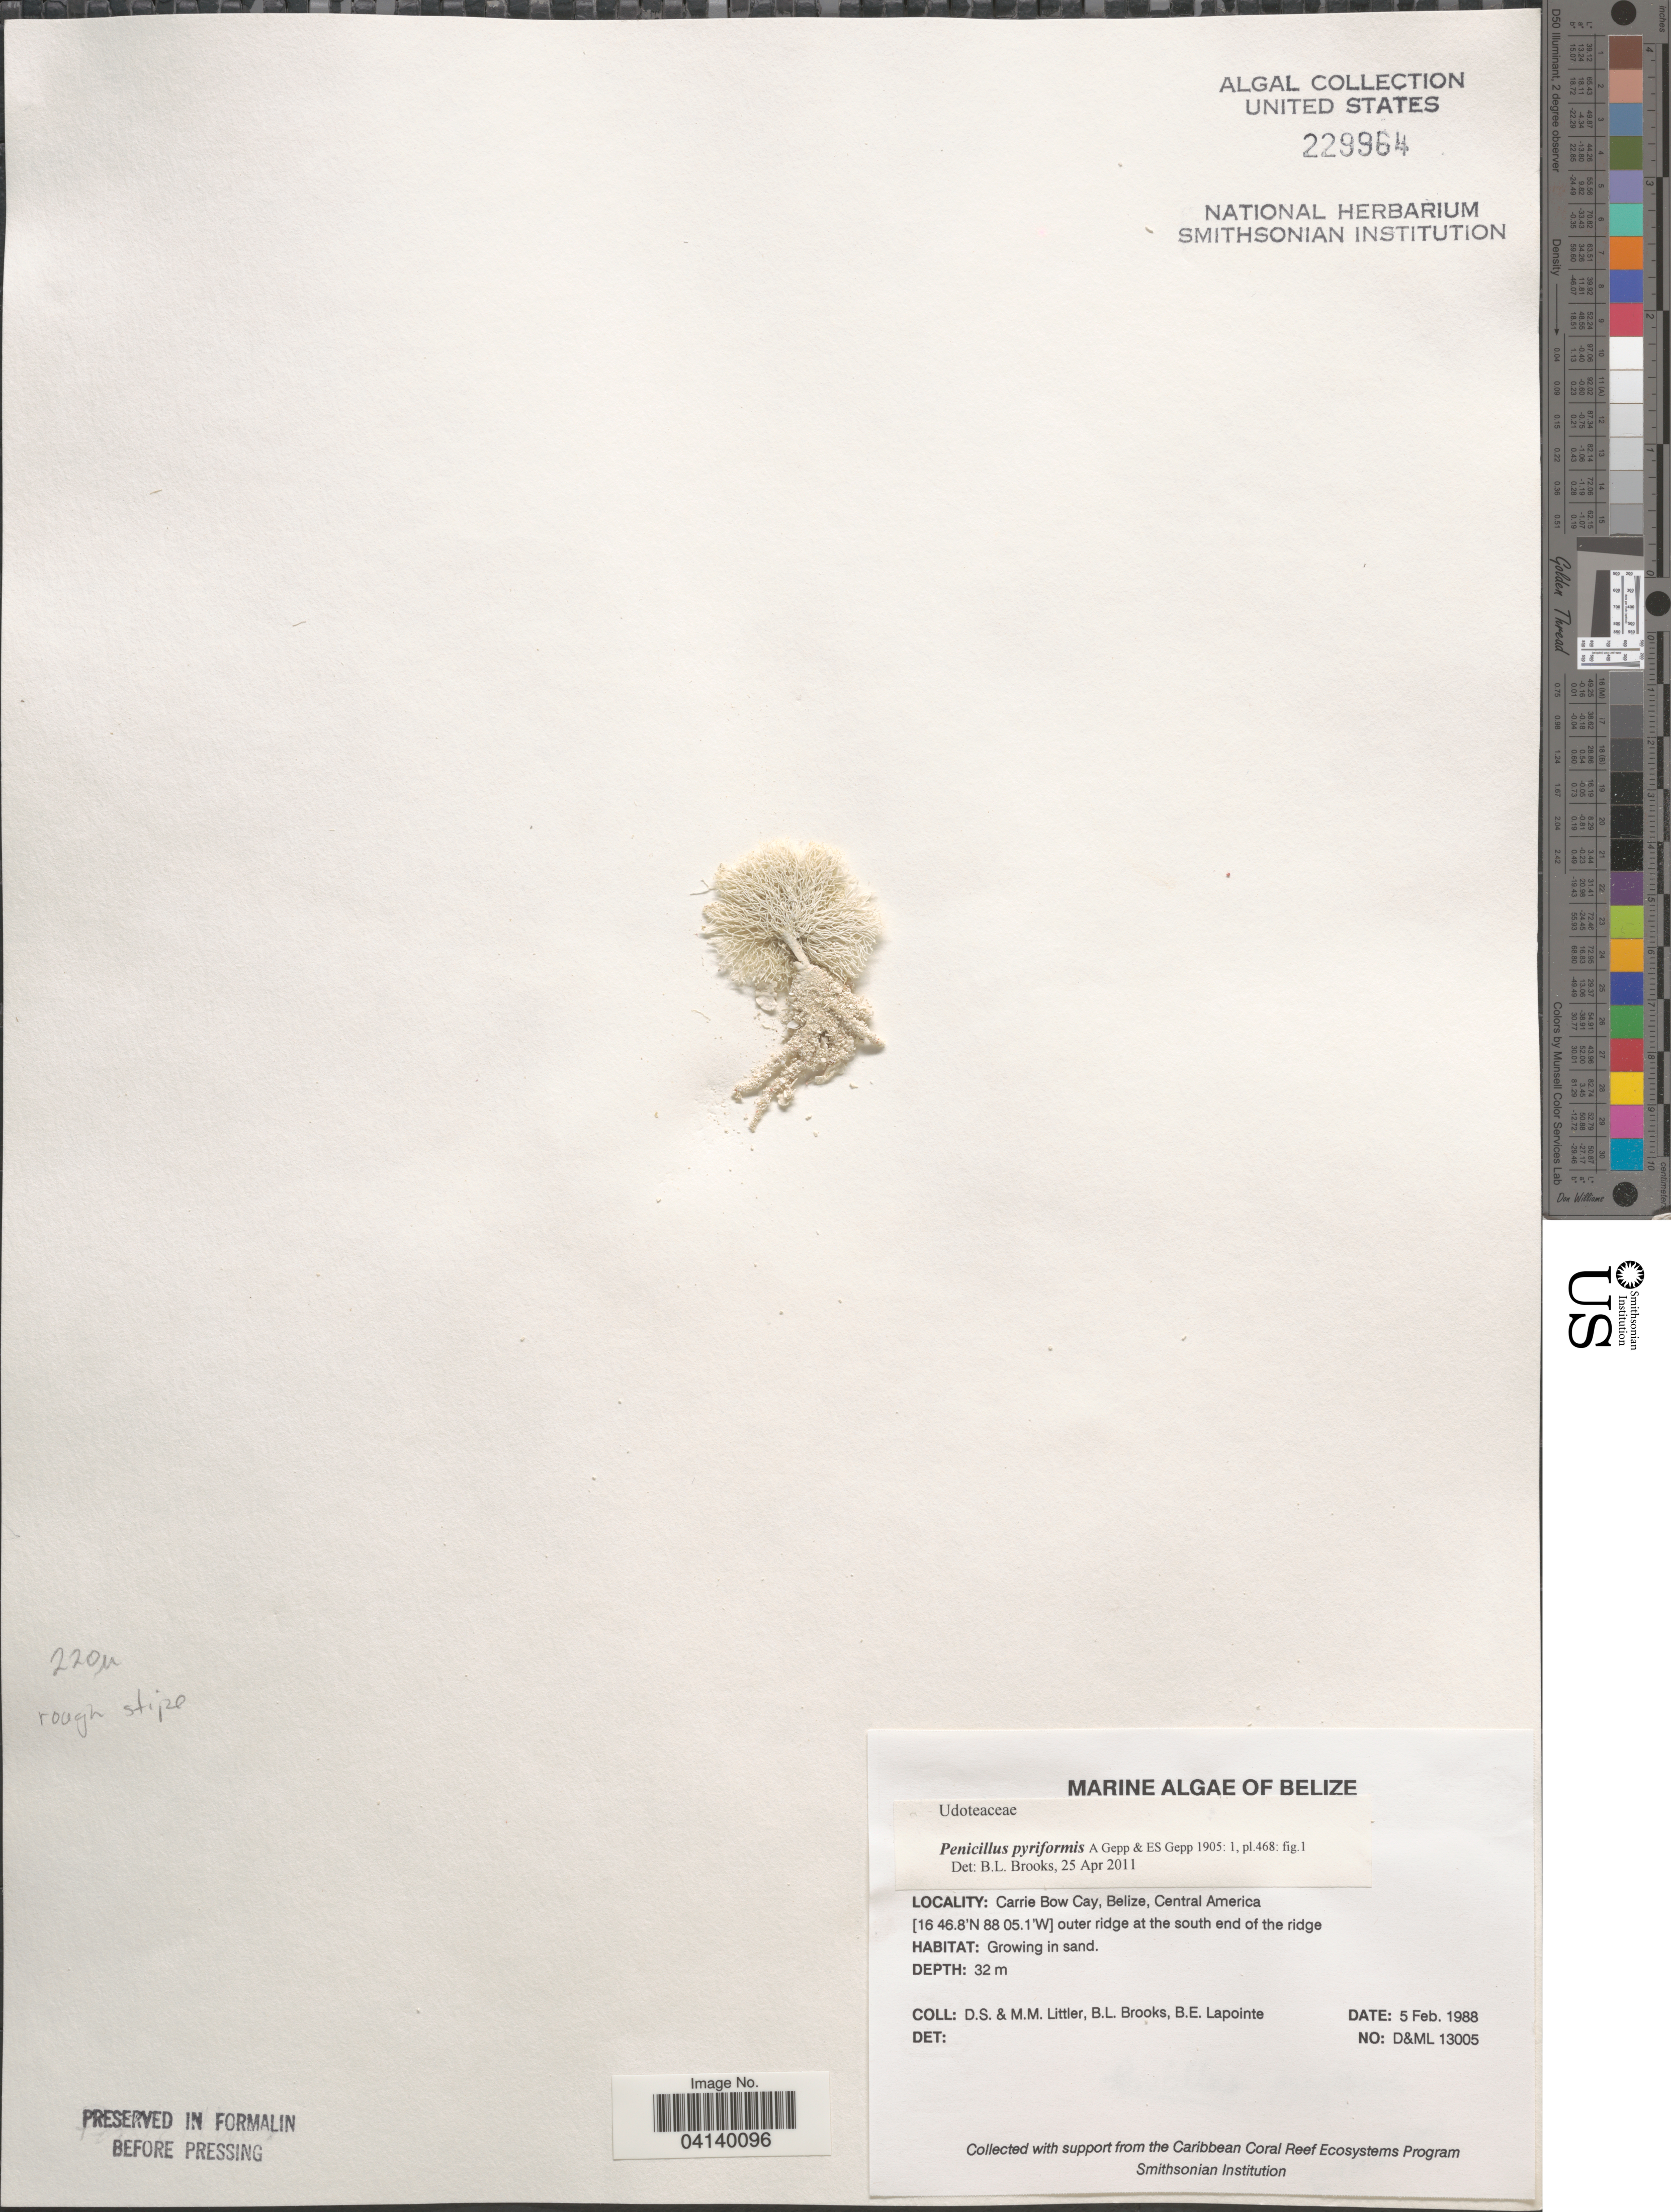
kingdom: Plantae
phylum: Chlorophyta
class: Ulvophyceae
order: Bryopsidales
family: Udoteaceae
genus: Penicillus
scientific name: Penicillus pyriformis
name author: A. Gepp & E. Gepp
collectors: D. S. Littler, B. Brooks & B. Lapointe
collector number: D&ML13005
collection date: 1988-02-05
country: Belize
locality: Carrie Bow Cay, outer ridge at the south end of ridge.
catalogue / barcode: US 229964